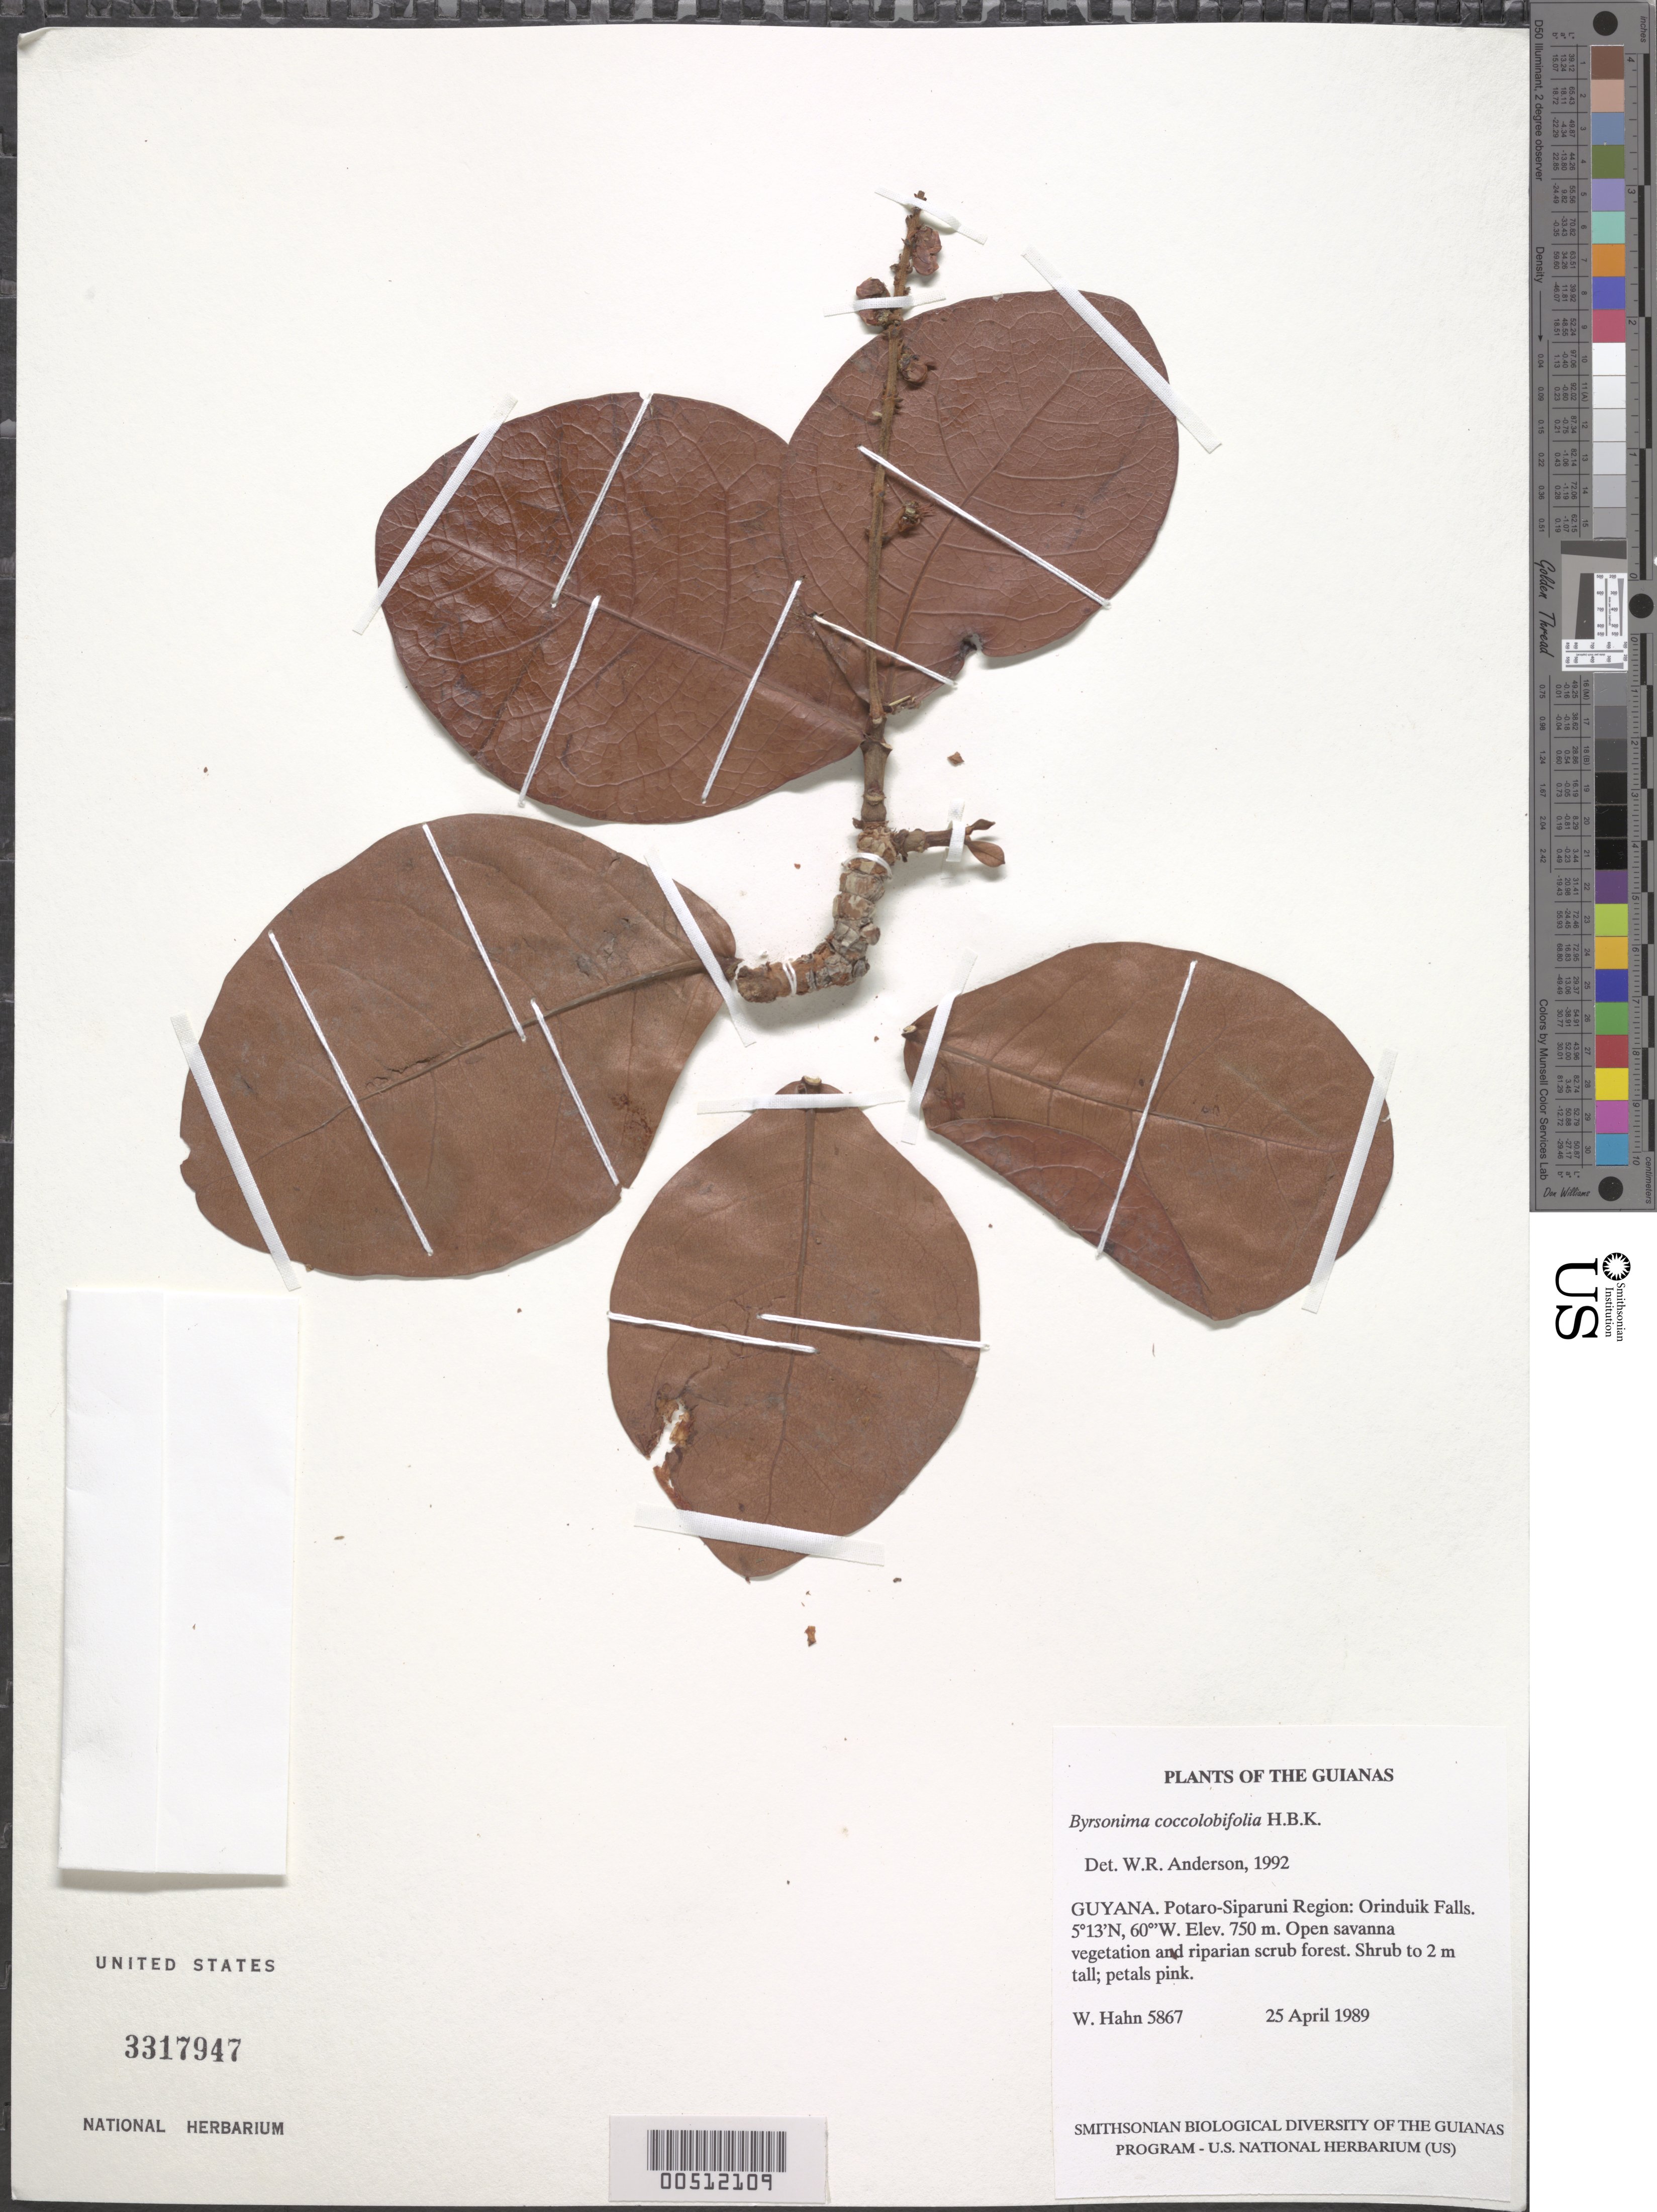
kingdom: Plantae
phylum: Tracheophyta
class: Magnoliopsida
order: Malpighiales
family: Malpighiaceae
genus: Byrsonima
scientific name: Byrsonima coccolobifolia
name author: Kunth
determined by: Anderson, W. R., (MICH), University of Michigan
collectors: W. Hahn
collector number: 5867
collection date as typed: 25 April 1989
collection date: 1989-04-25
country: Guyana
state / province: Potaro-Siparuni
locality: Orinduik Falls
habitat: Open savanna vegetation and riparian scrub forest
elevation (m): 750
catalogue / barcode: US 3317947